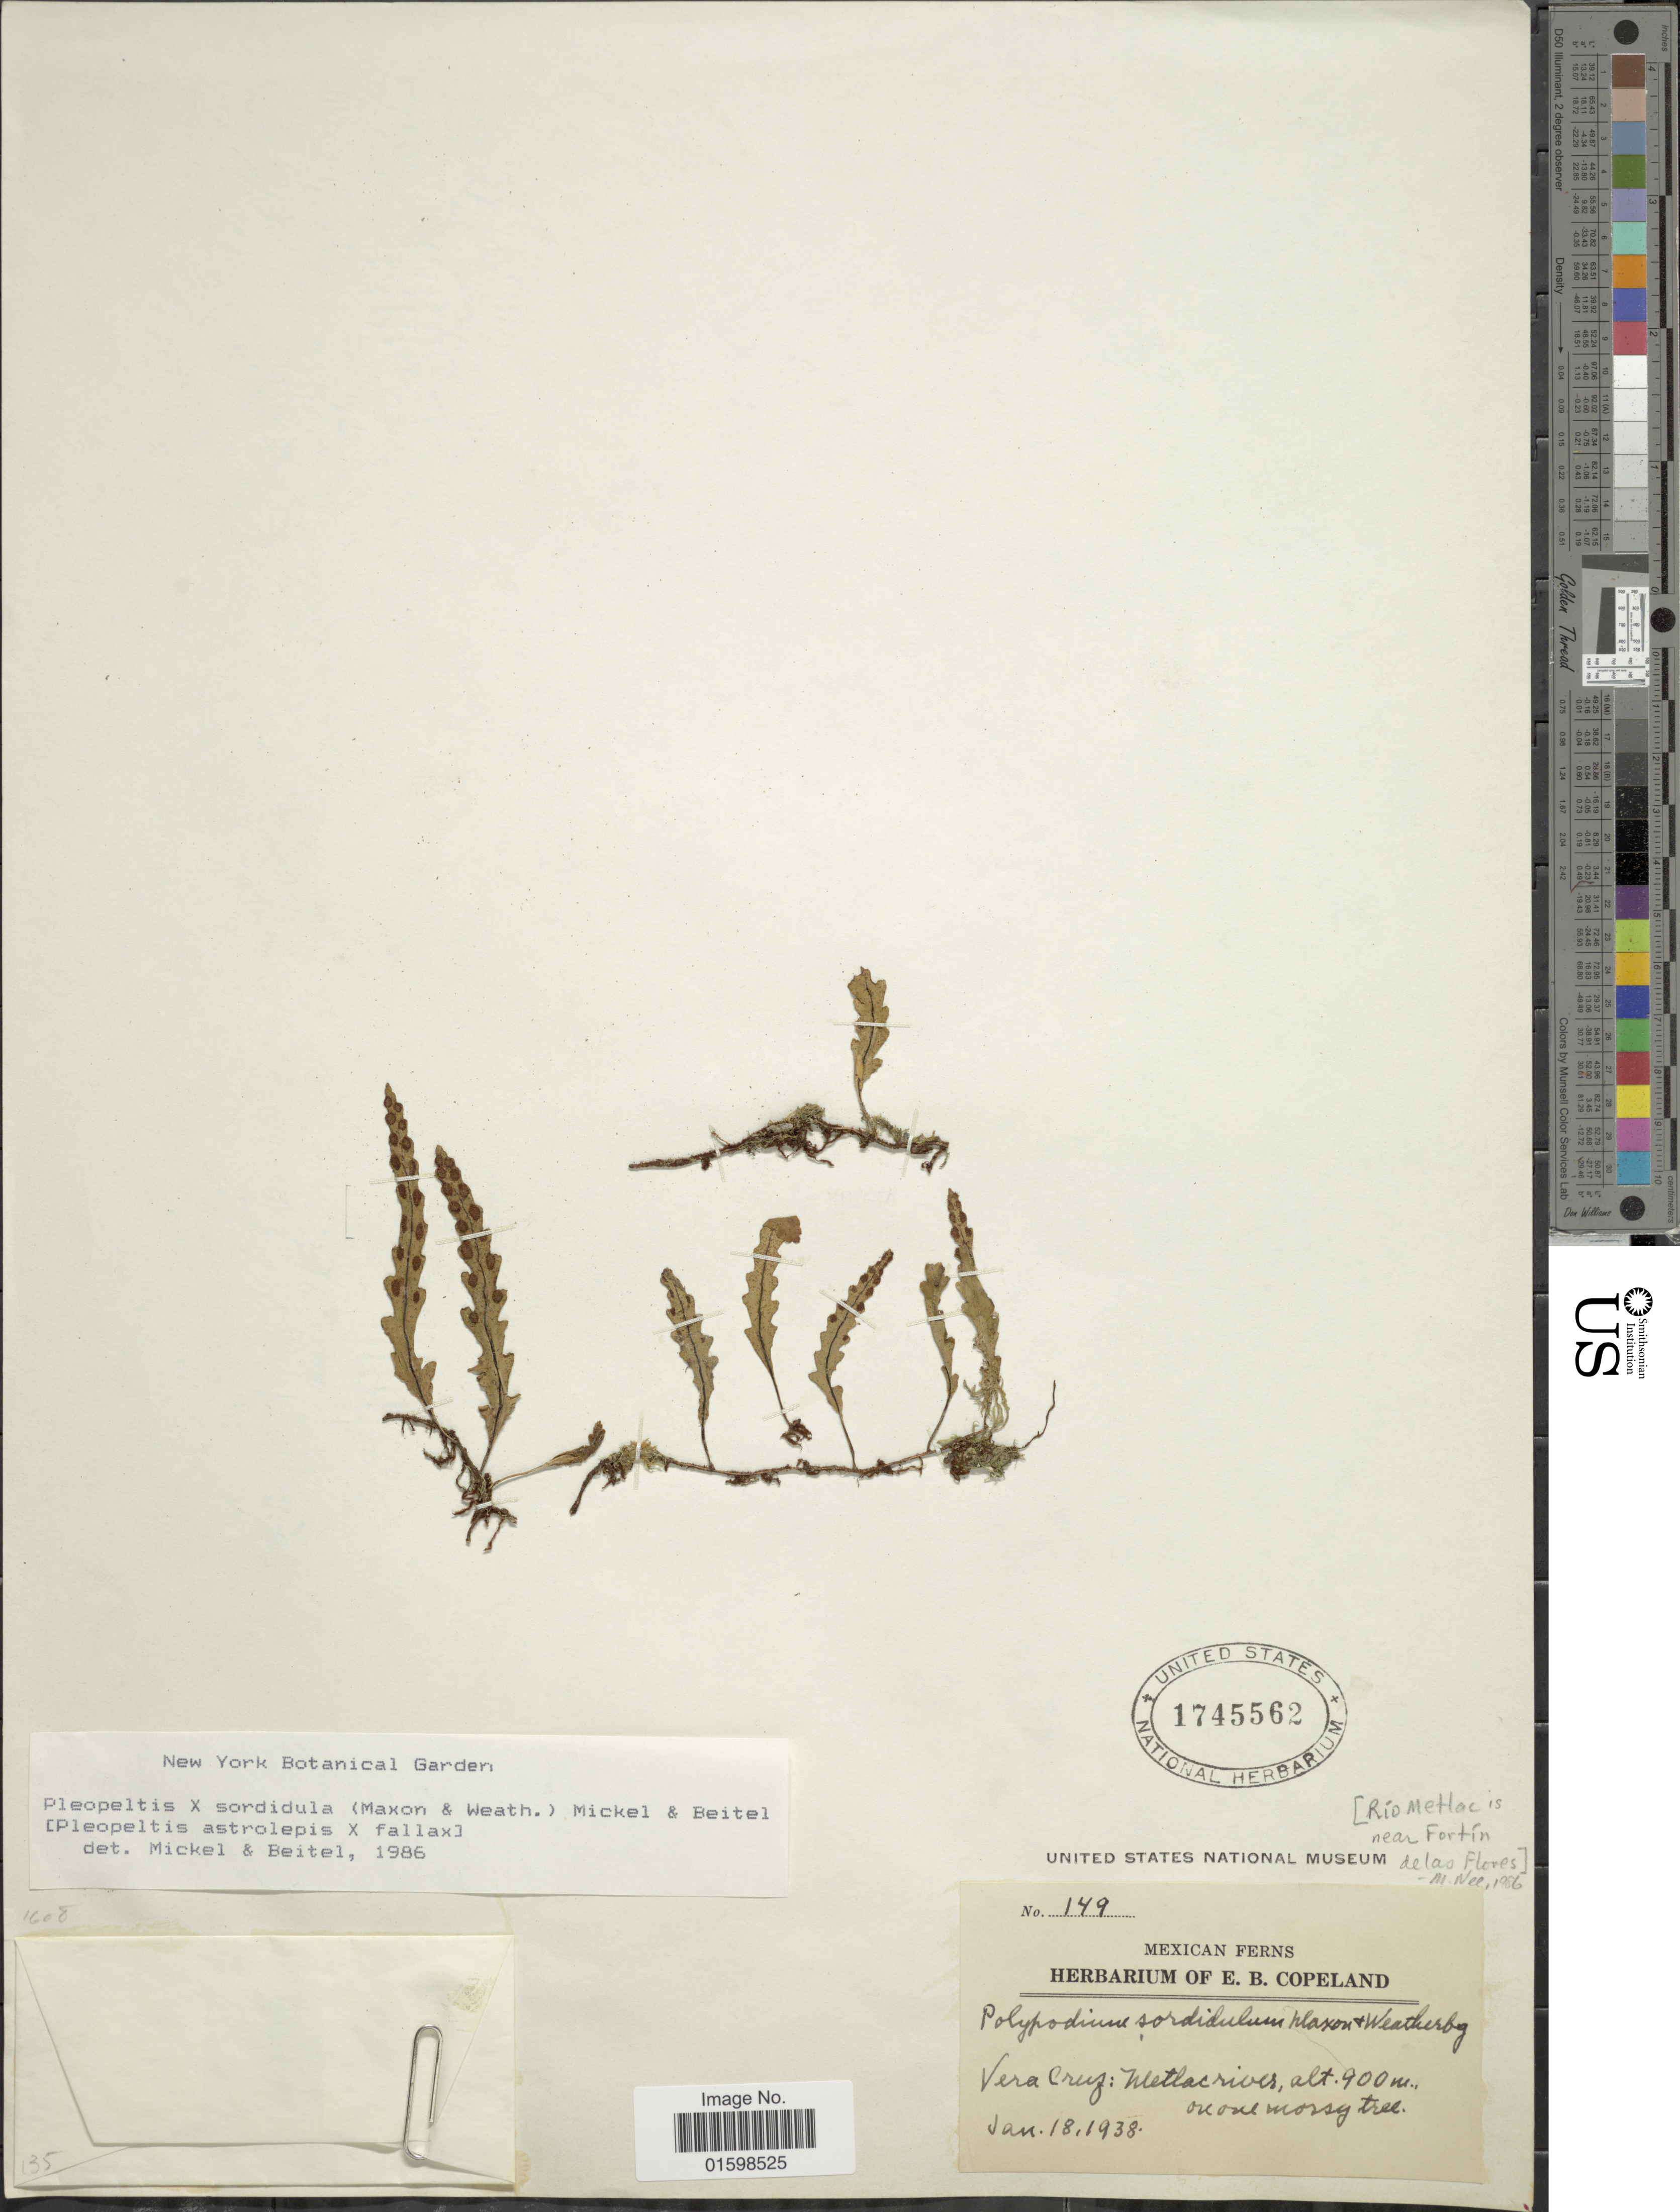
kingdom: Plantae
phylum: Tracheophyta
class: Polypodiopsida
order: Polypodiales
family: Polypodiaceae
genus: Pleopeltis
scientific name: Pleopeltis x sordidula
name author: (Maxon & Weath.) Mickel & Beitel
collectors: M. Nee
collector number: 149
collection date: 1938-01-18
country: Mexico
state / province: Veracruz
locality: Metlac river, on one mossy tree, Río Metlac is near Fortín de las Flores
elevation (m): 900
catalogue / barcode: US 1745562